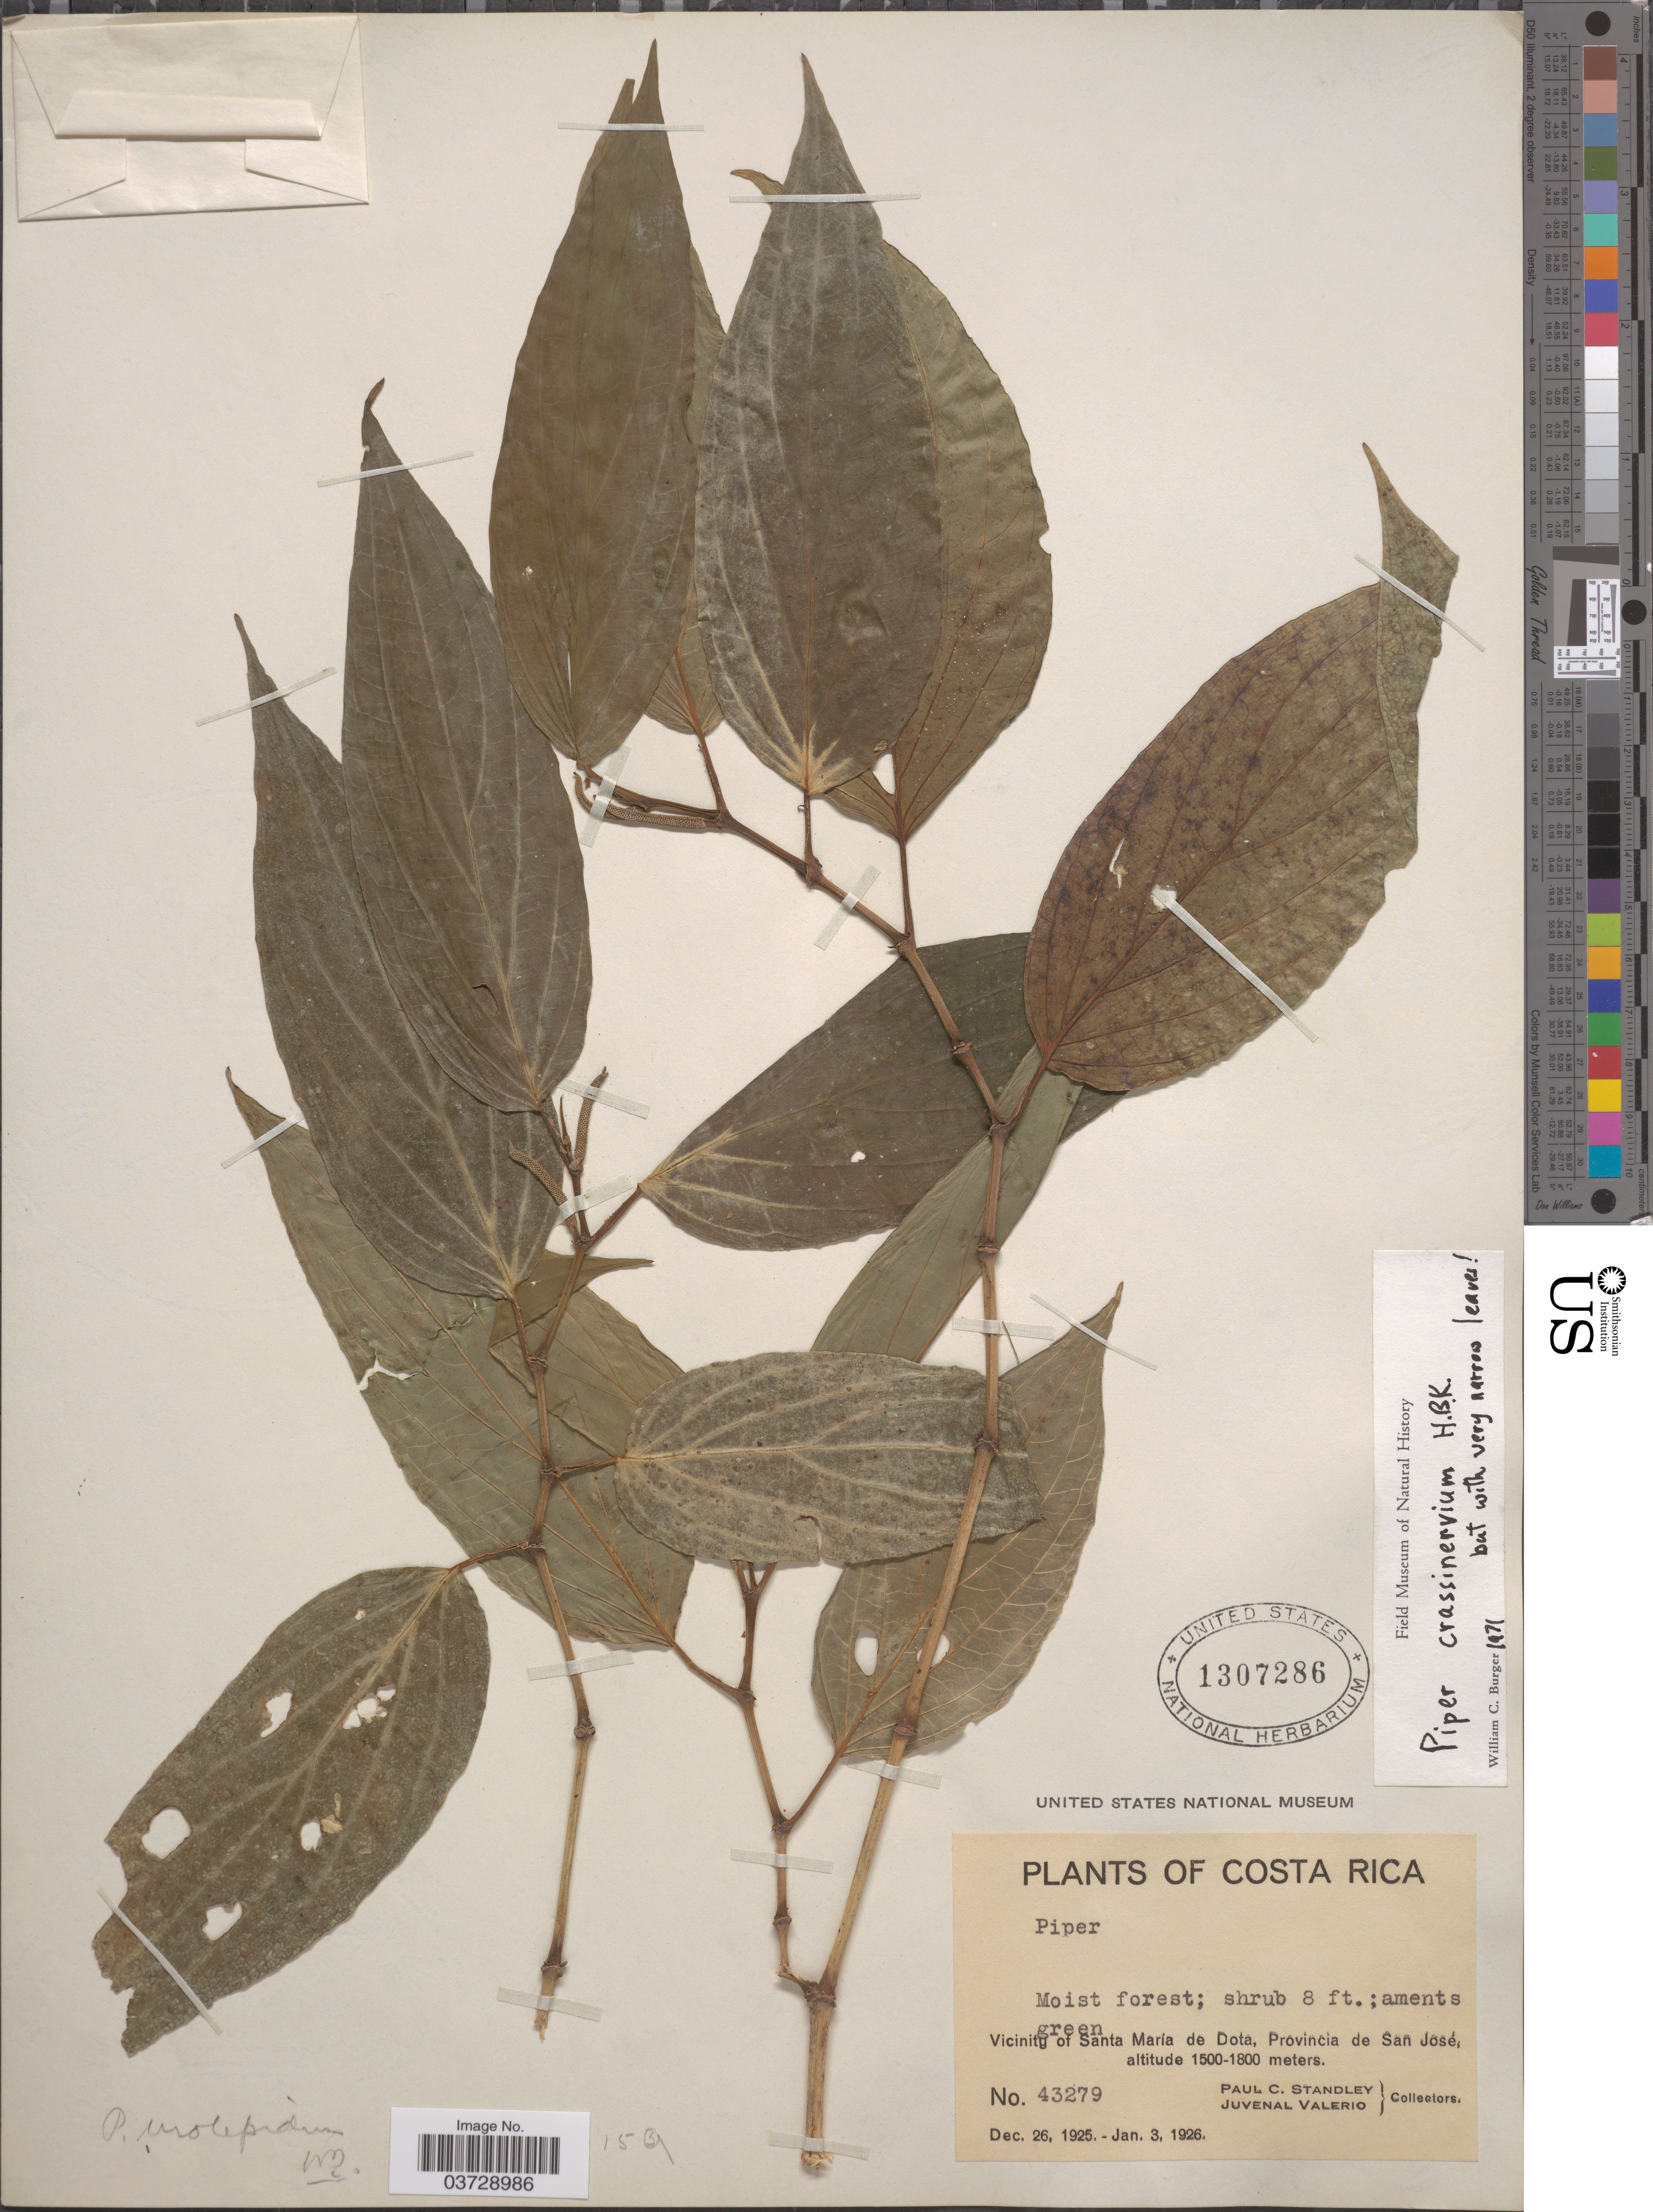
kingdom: Plantae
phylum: Tracheophyta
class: Magnoliopsida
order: Piperales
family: Piperaceae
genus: Piper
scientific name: Piper crassinervium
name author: Kunth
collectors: P. C. Standley & J. Valerio R.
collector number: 43279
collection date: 1925-12-26/1926-01-03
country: Costa Rica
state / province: San José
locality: Vicinity of Santa María de Dota.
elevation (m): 1500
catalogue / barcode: US 1307286